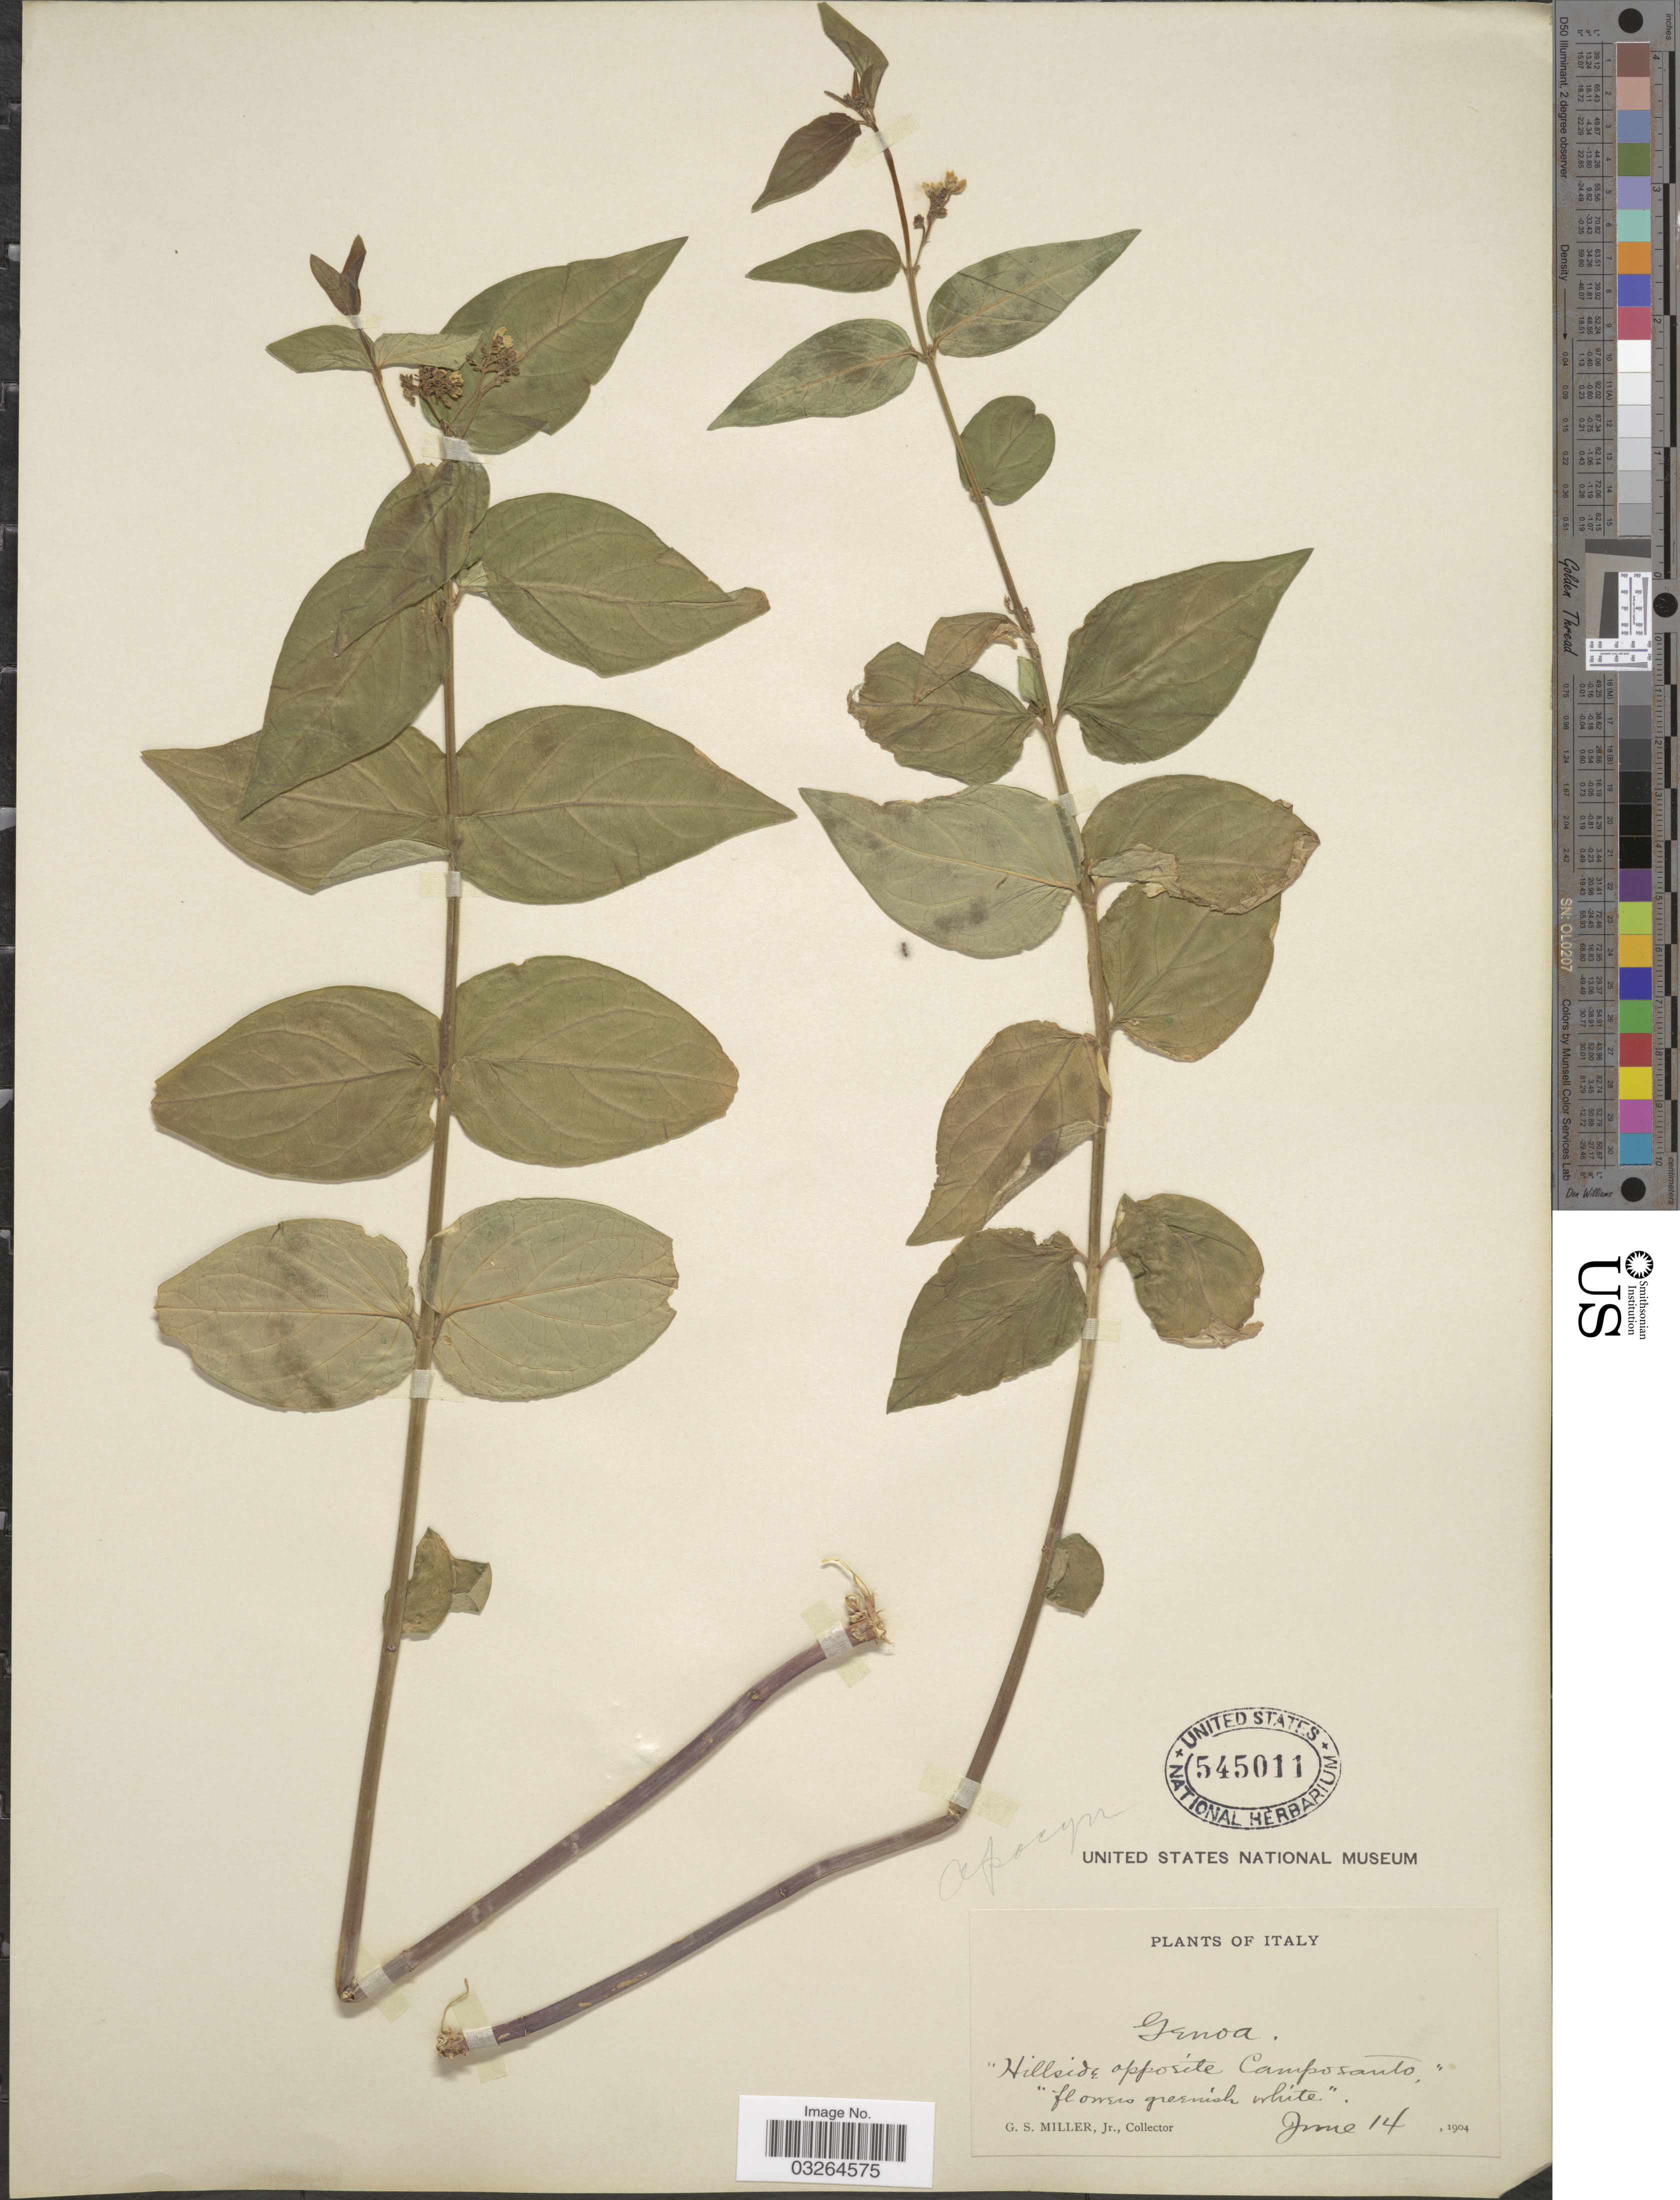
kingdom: Plantae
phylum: Tracheophyta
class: Magnoliopsida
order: Gentianales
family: Apocynaceae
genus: Cynanchum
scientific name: Cynanchum sp.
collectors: G. S. Miller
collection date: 1904-06-14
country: Italy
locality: Genoa.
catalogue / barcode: US 545011